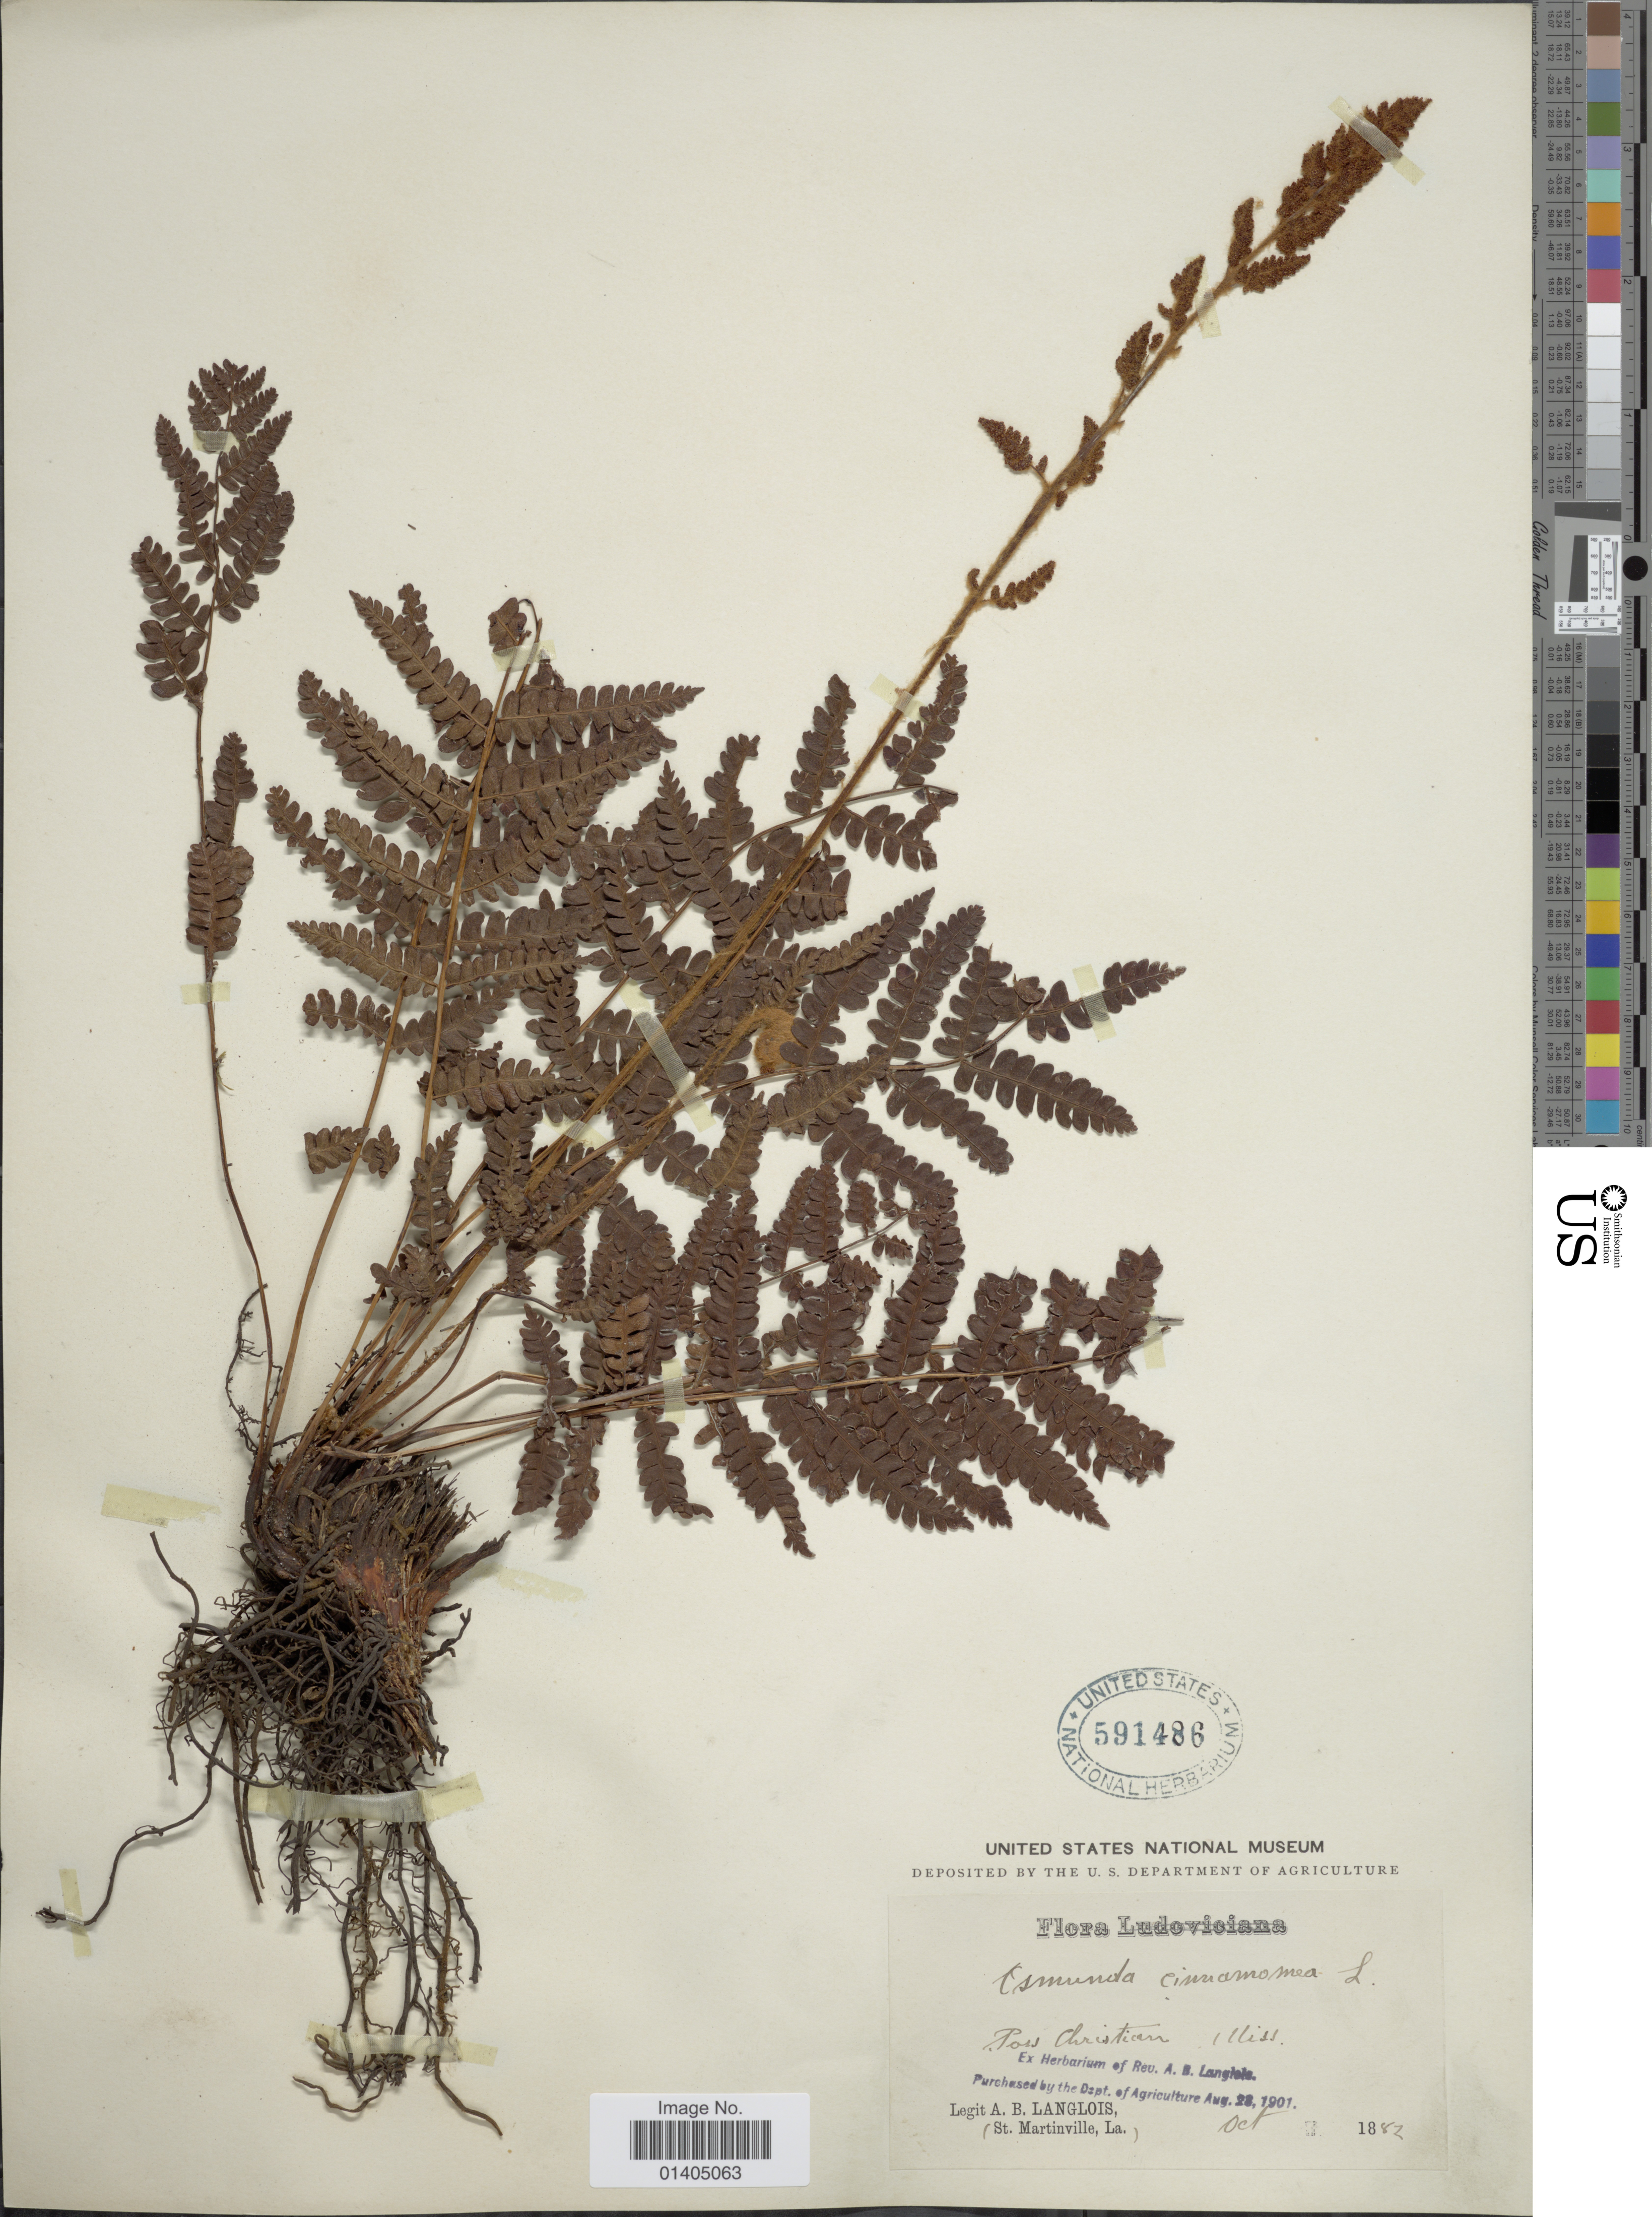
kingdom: Plantae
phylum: Tracheophyta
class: Polypodiopsida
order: Osmundales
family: Osmundaceae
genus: Osmundastrum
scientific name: Osmundastrum cinnamomeum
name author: (L.) C. Presl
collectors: A. Langlois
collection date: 1882-10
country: United States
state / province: Mississippi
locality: Pass Christian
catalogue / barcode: US 591486